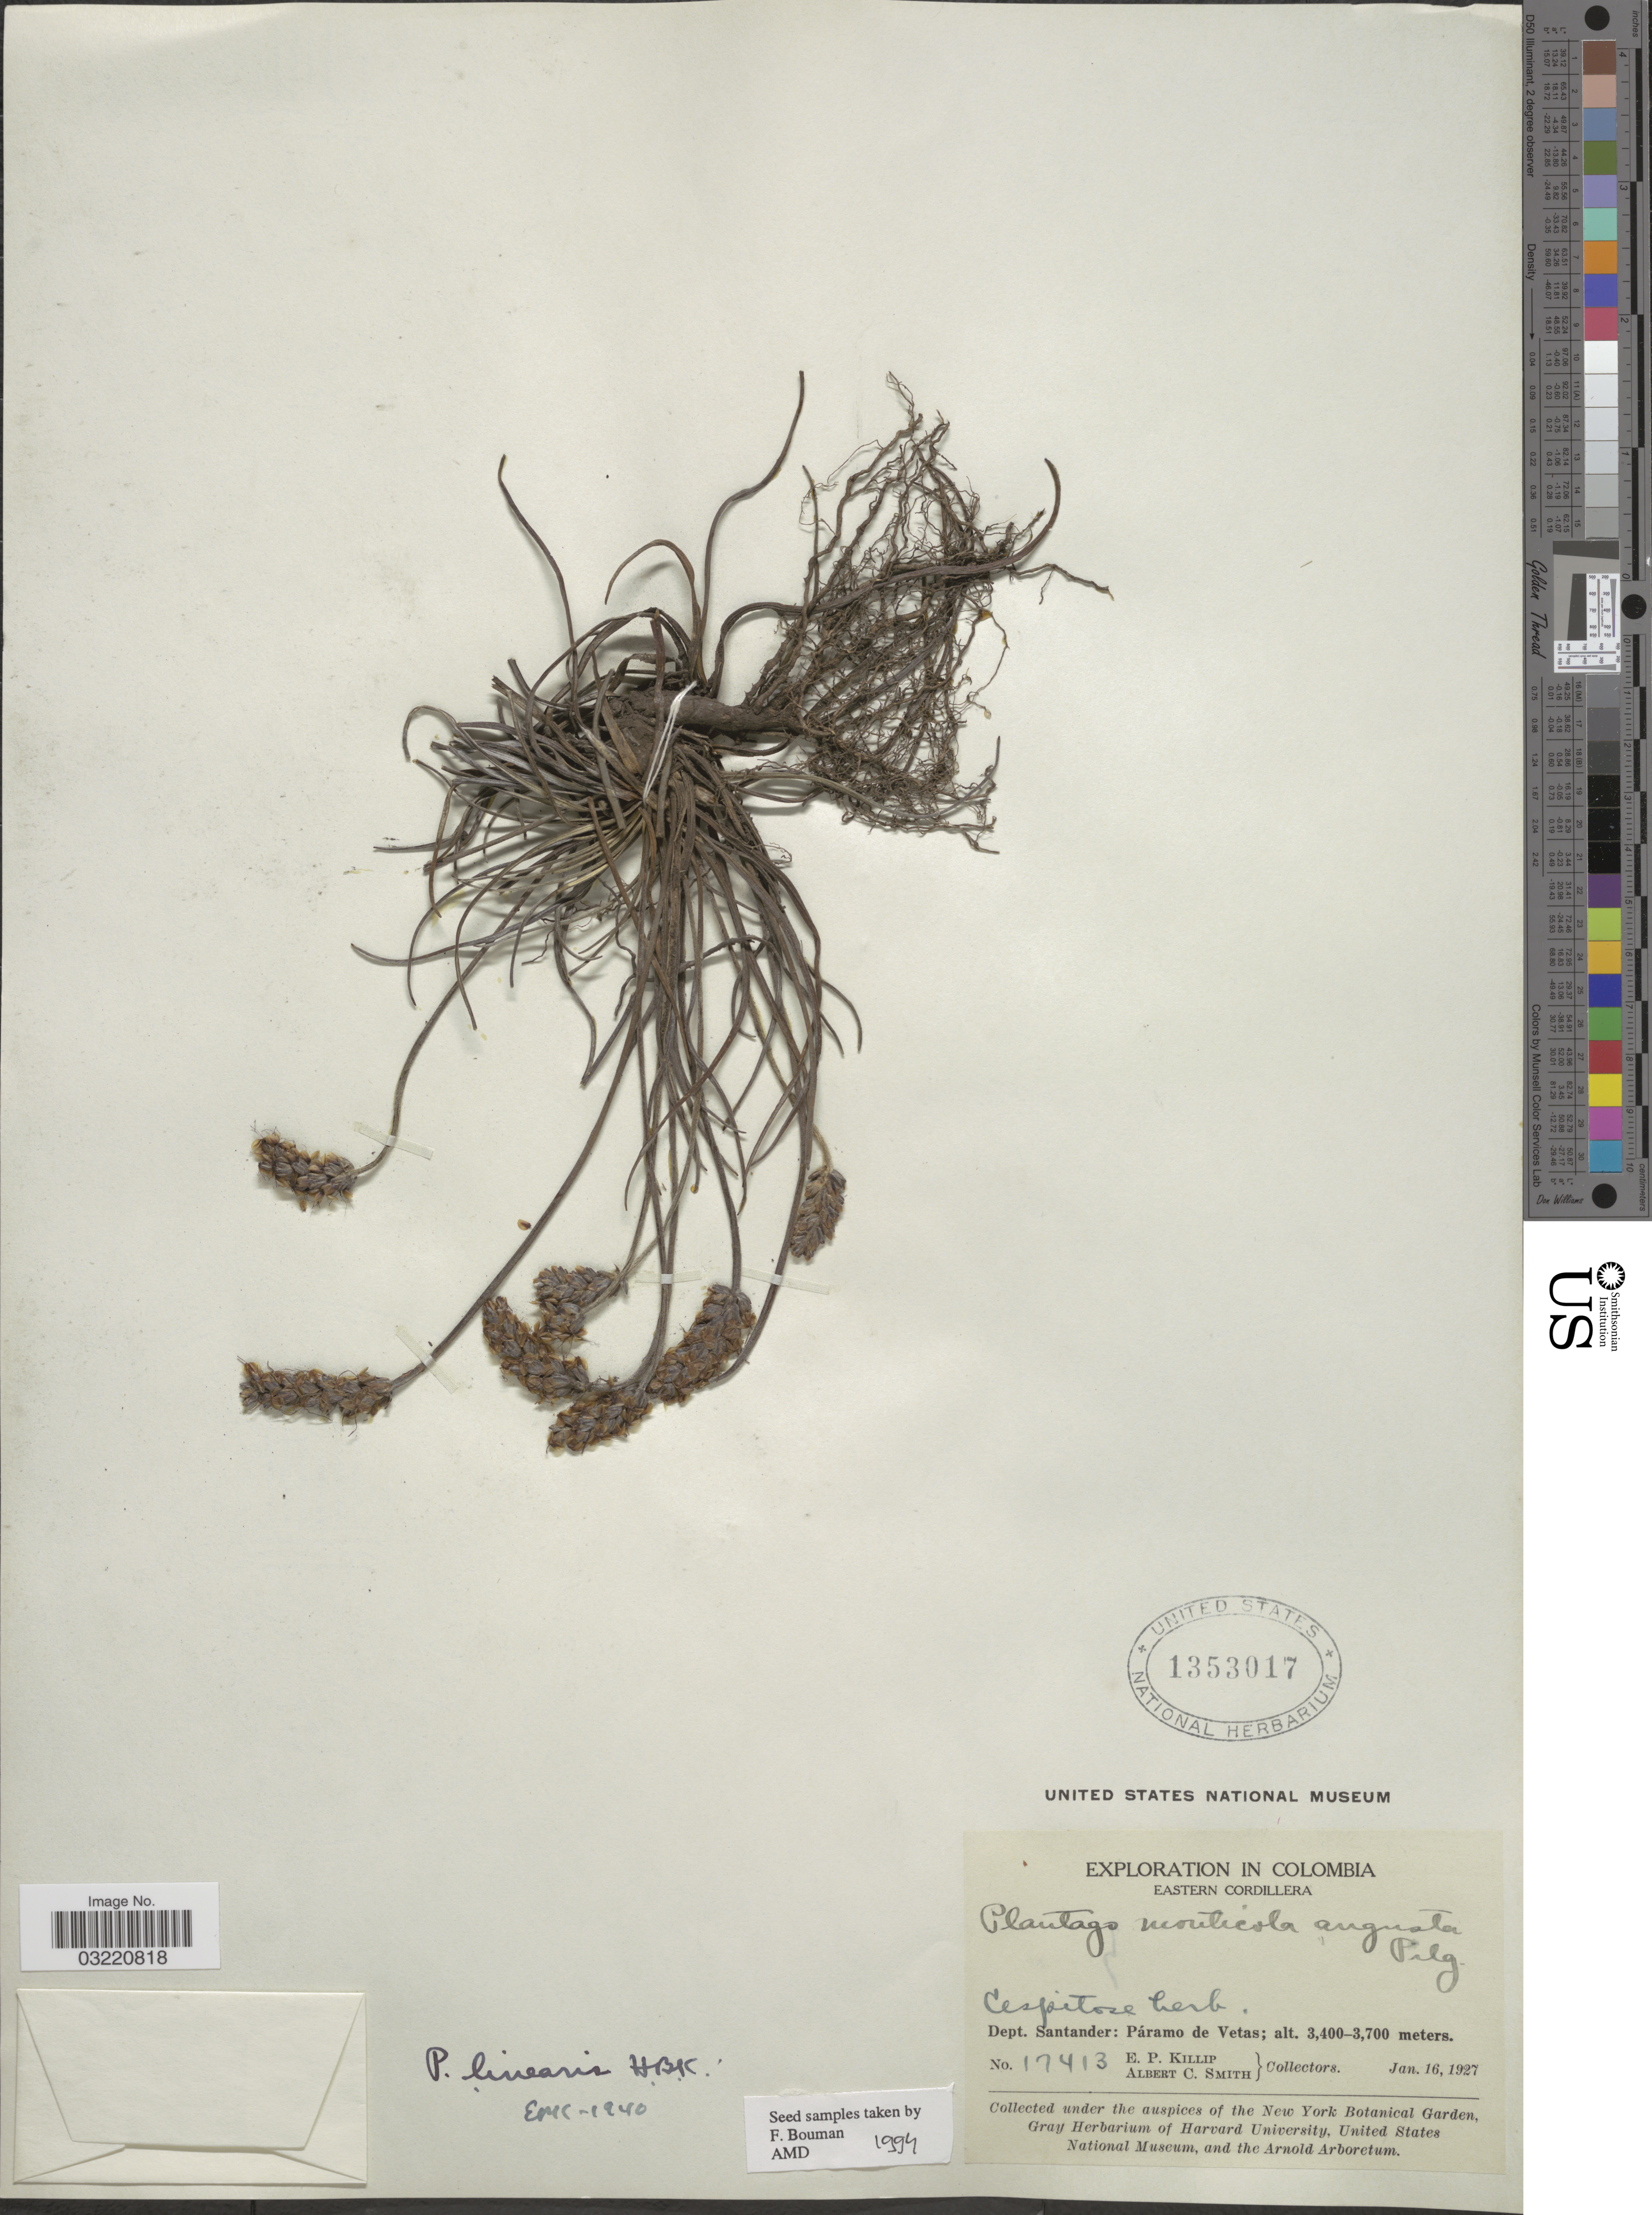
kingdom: Plantae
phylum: Tracheophyta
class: Magnoliopsida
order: Lamiales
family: Plantaginaceae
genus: Plantago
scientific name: Plantago linearis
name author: Kunth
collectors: E. P. Killip & A. C. Smith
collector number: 17413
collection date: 1927-01-16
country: Colombia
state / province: Santander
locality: Eastern Cordillera. Dept. Santander: Páramo de Vetas.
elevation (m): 3400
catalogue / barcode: US 1353017